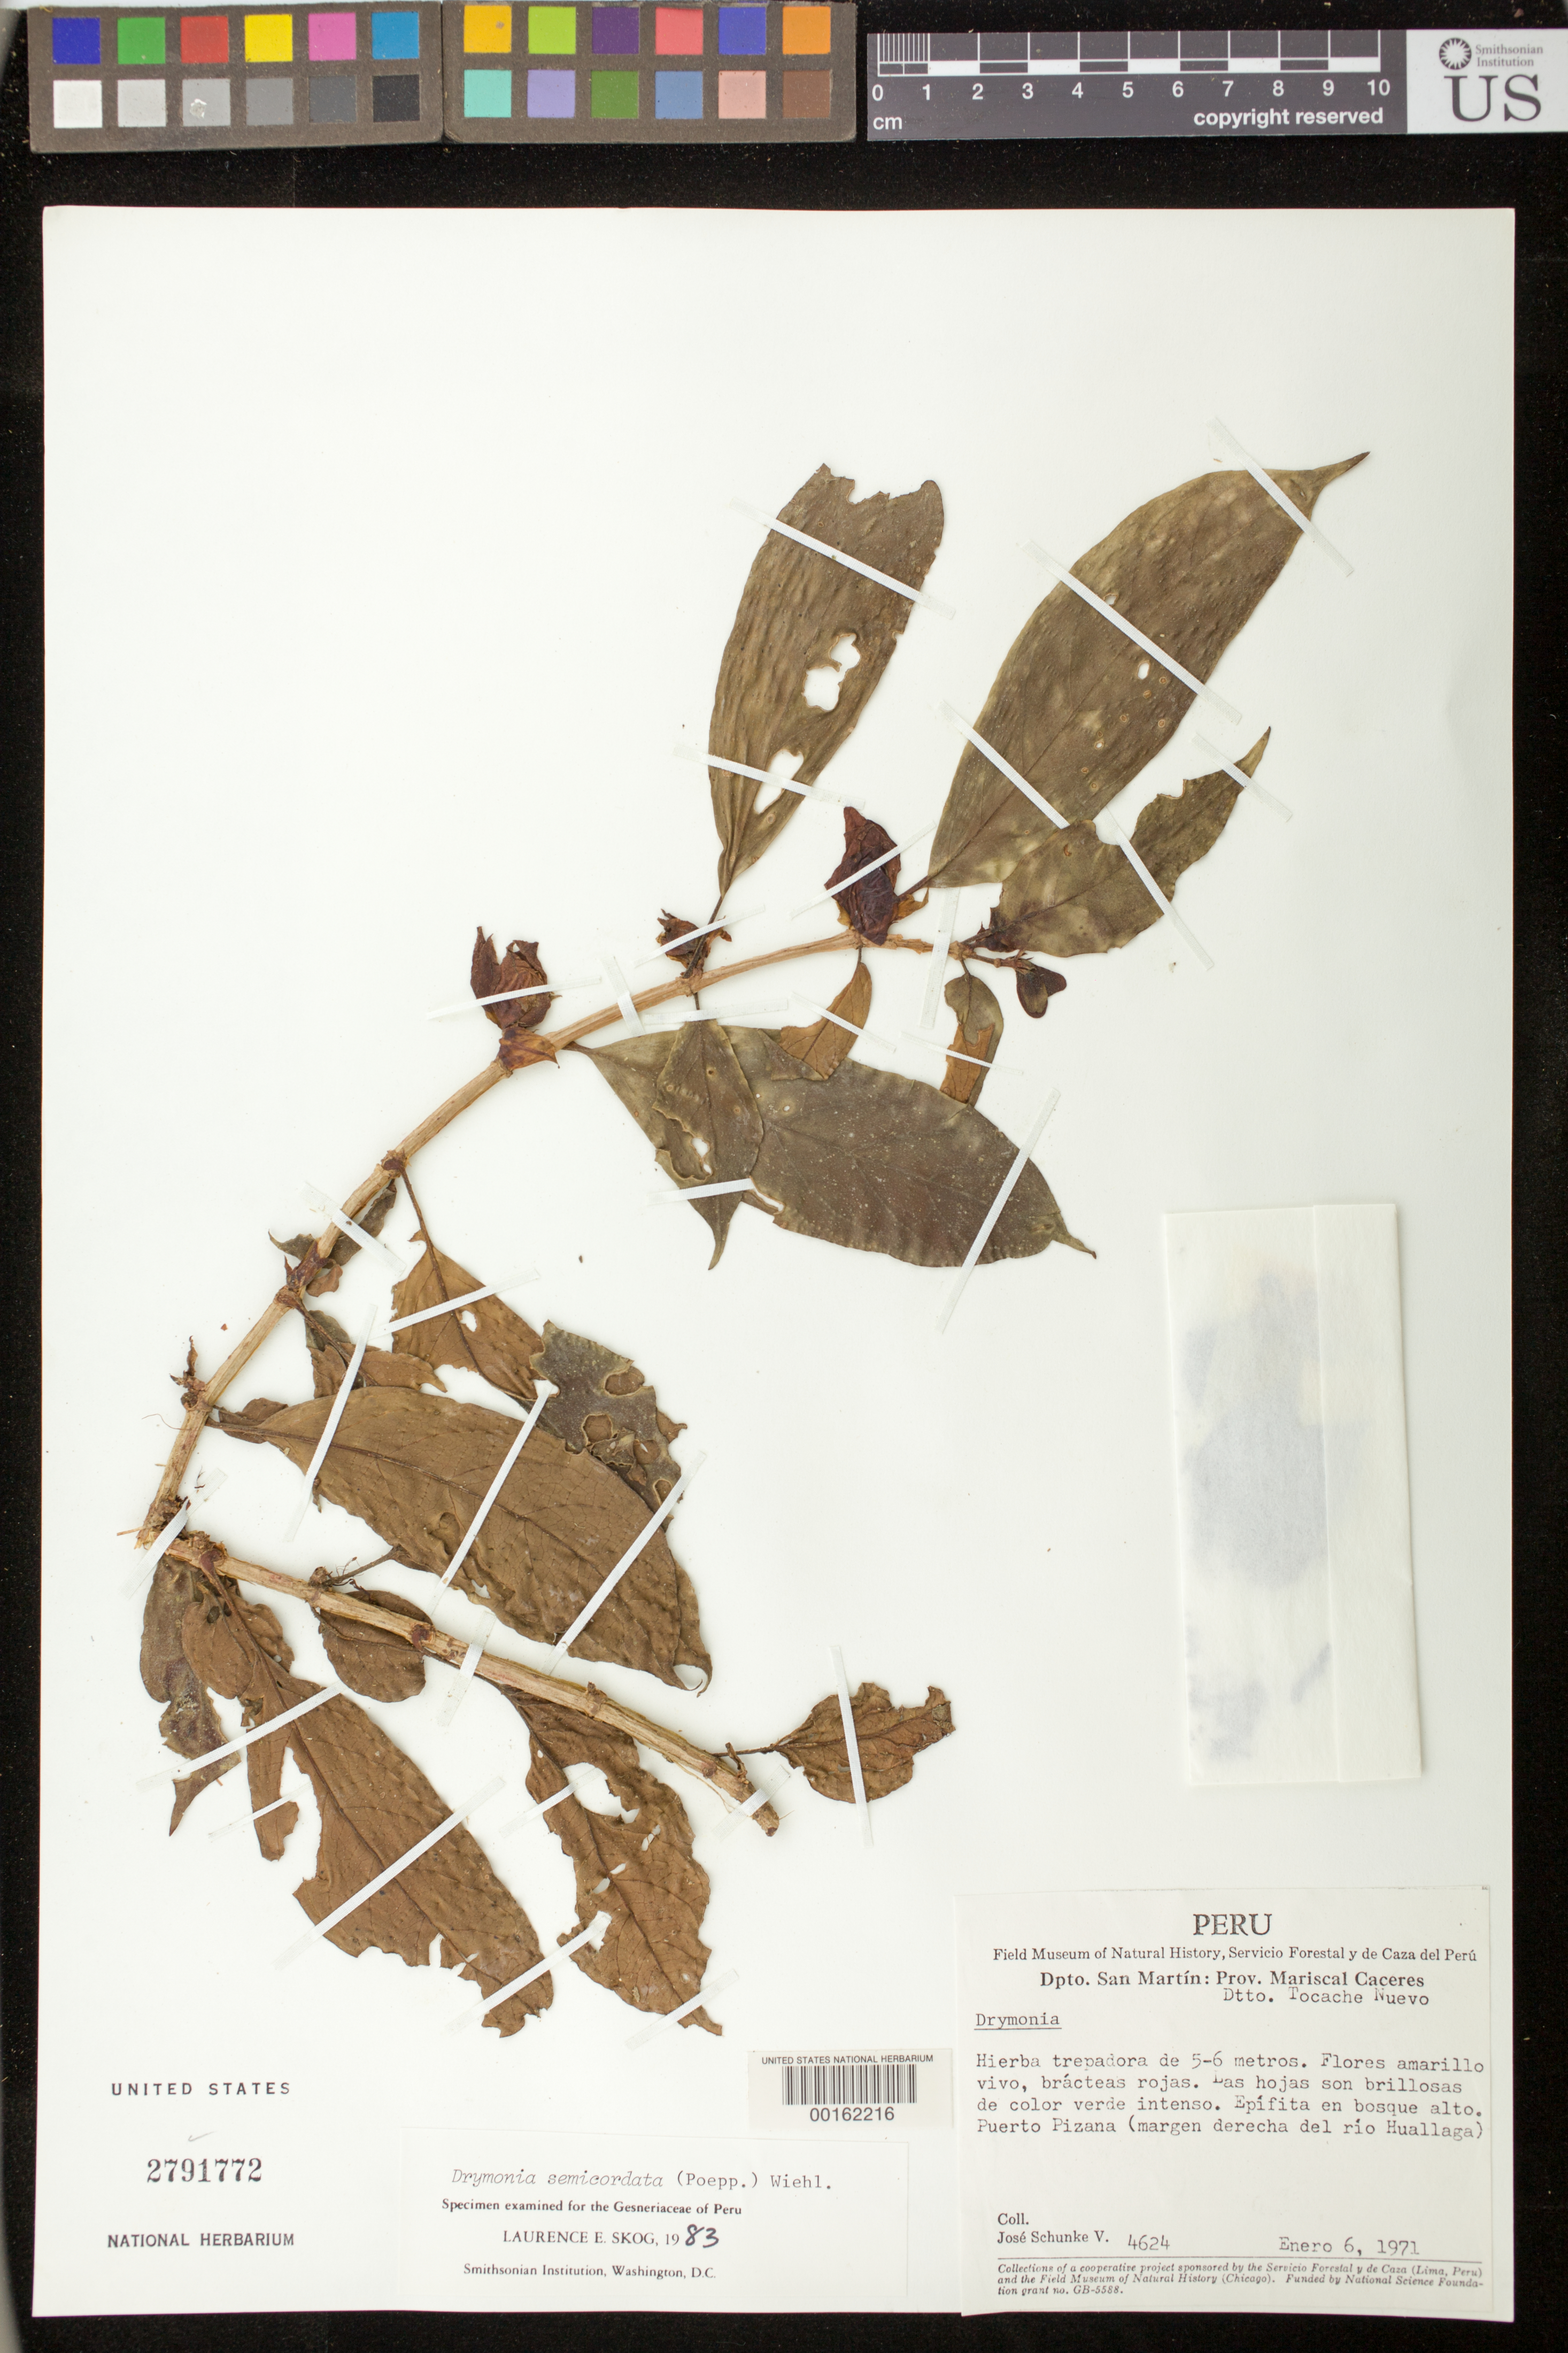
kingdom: Plantae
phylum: Tracheophyta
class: Magnoliopsida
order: Lamiales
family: Gesneriaceae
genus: Drymonia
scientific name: Drymonia semicordata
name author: (Poepp.) Wiehler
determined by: Skog, Laurence E.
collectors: J. Schunke Vigo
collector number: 4624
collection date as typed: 06 Jan 1971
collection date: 1971-01-06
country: Peru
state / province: San Martín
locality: Prov. Mariscal Cáceres, Dtto. Tocache Nuevo; Puerto Pizana (margen derecha del río Huallaga)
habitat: En bosque alto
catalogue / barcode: US 2791772